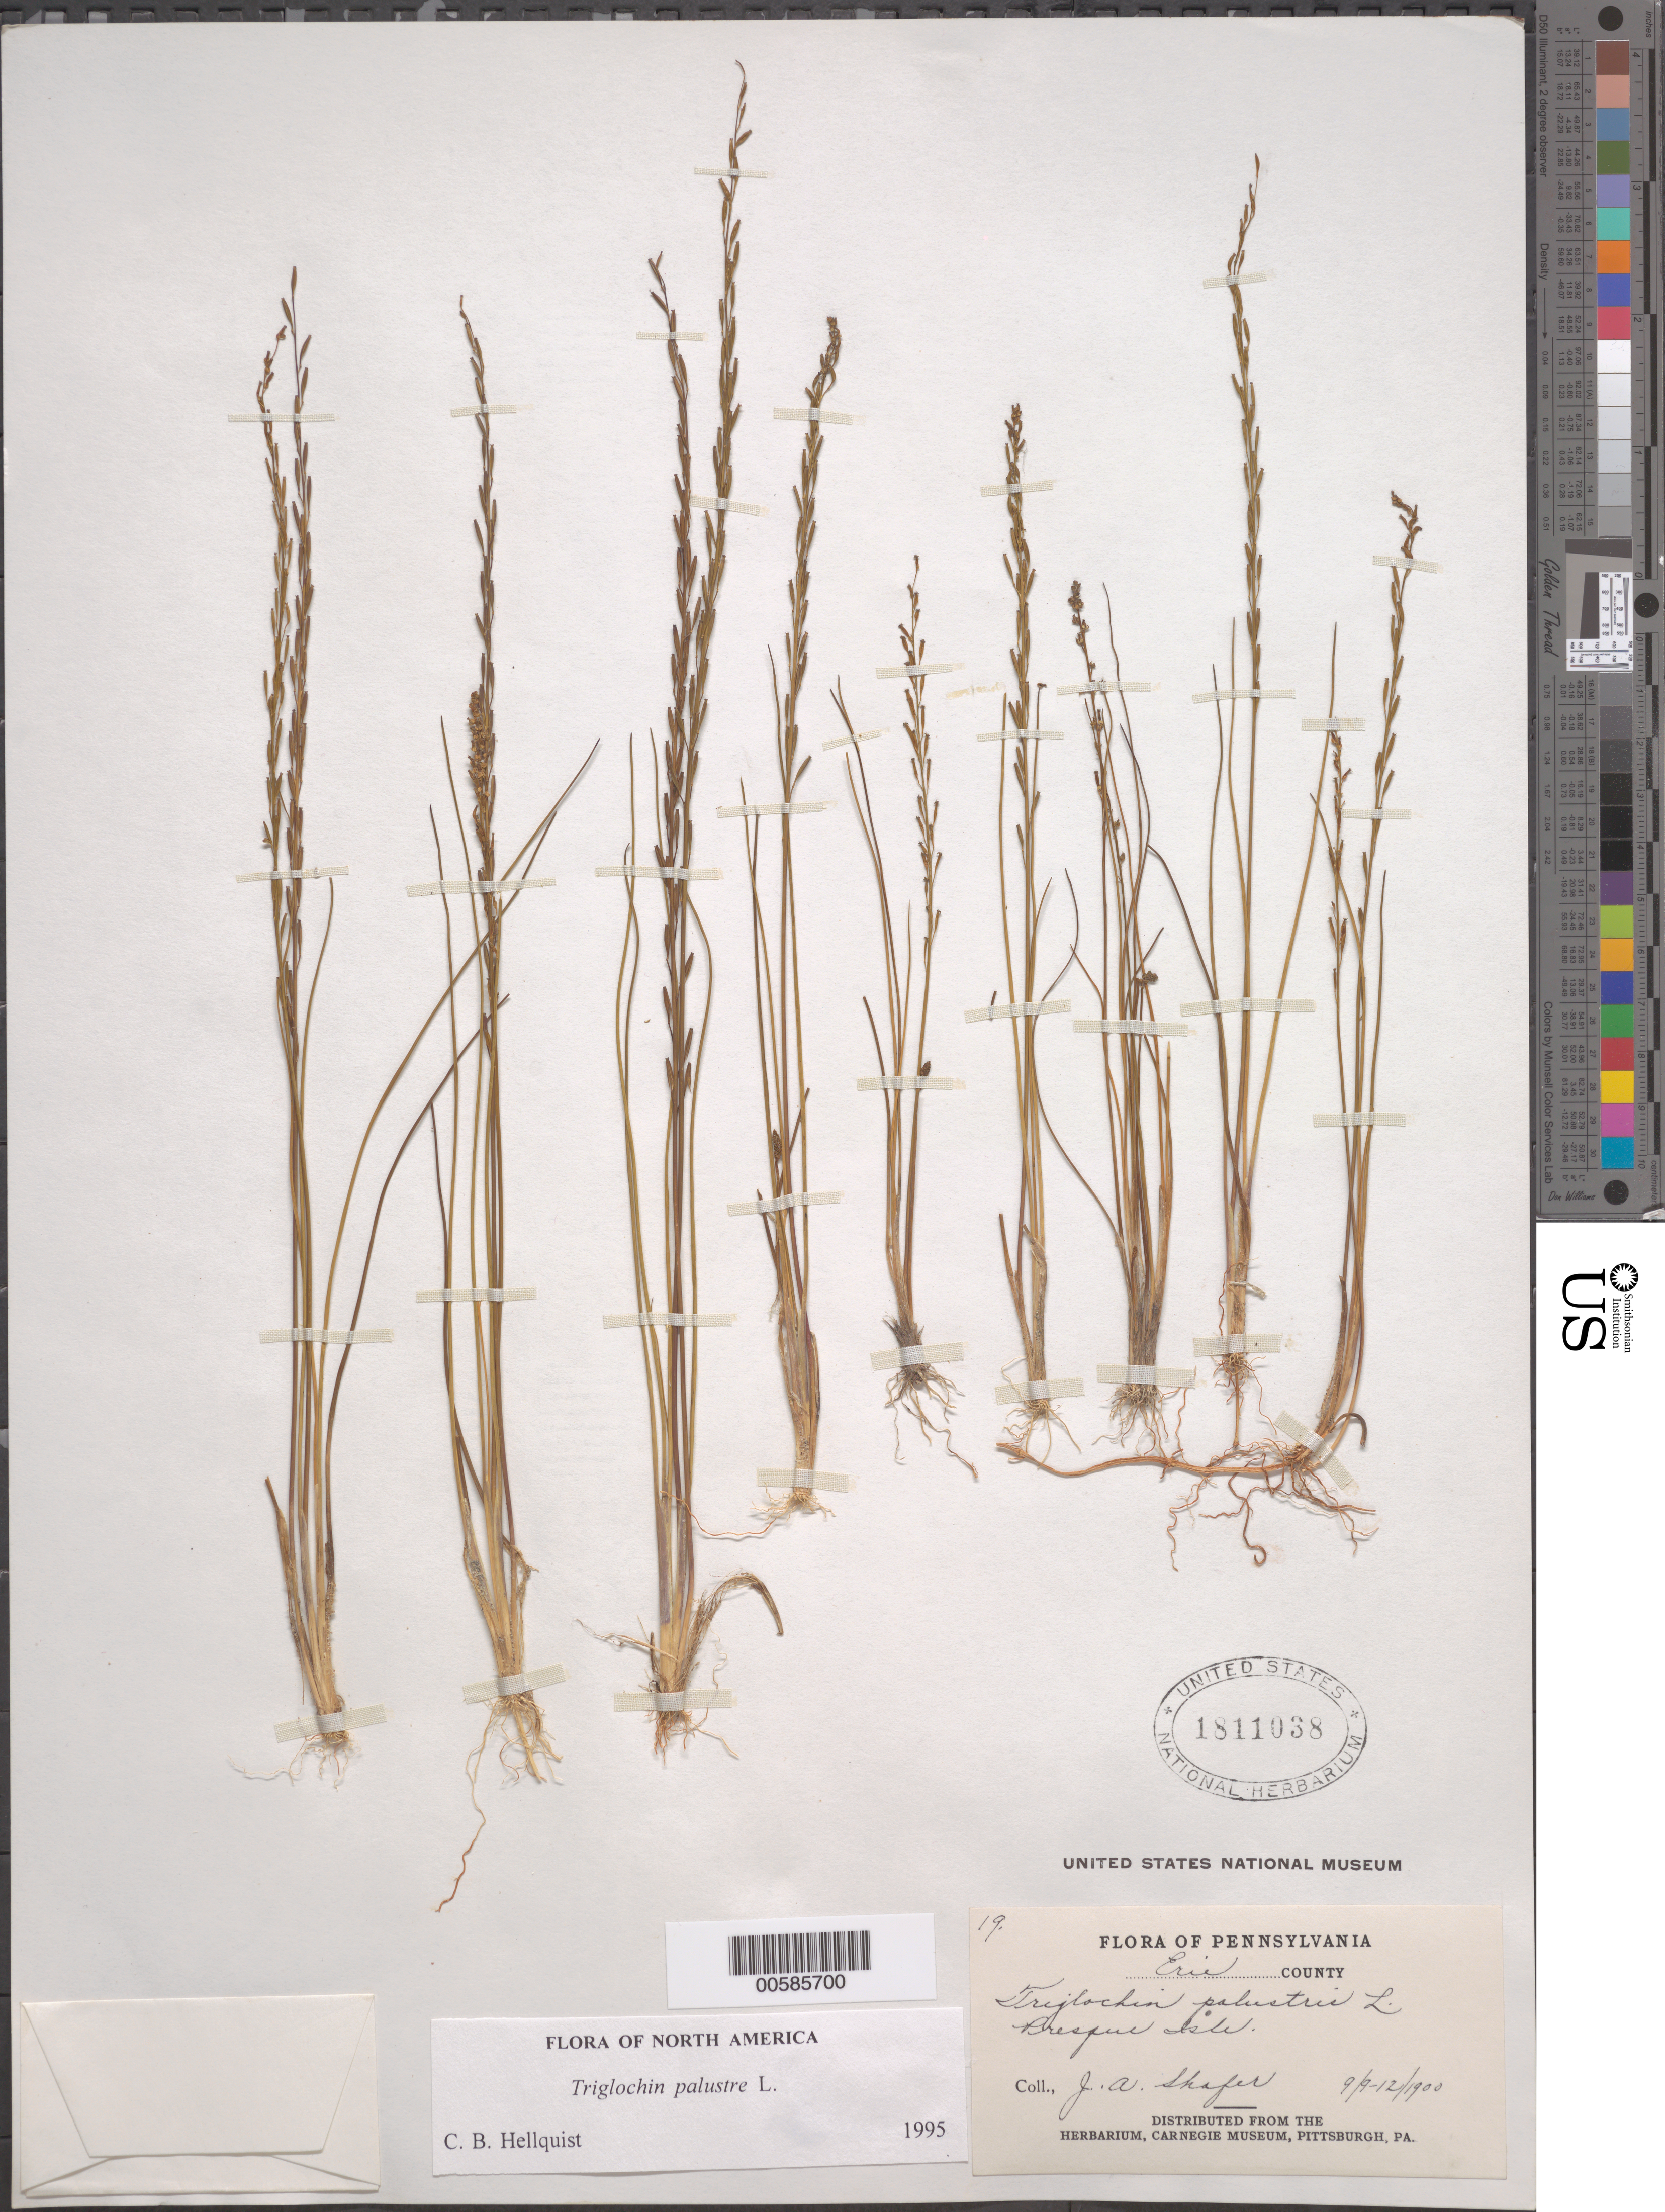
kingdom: Plantae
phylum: Tracheophyta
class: Liliopsida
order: Alismatales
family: Juncaginaceae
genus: Triglochin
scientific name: Triglochin palustris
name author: L.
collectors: J. A. Shafer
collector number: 19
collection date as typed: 09 Sep 1900 to 12 Sep 1900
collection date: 1900-09-09/1900-09-12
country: United States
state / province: Pennsylvania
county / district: Erie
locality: Presqui Isle. [Presque Isle]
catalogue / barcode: US 1811038